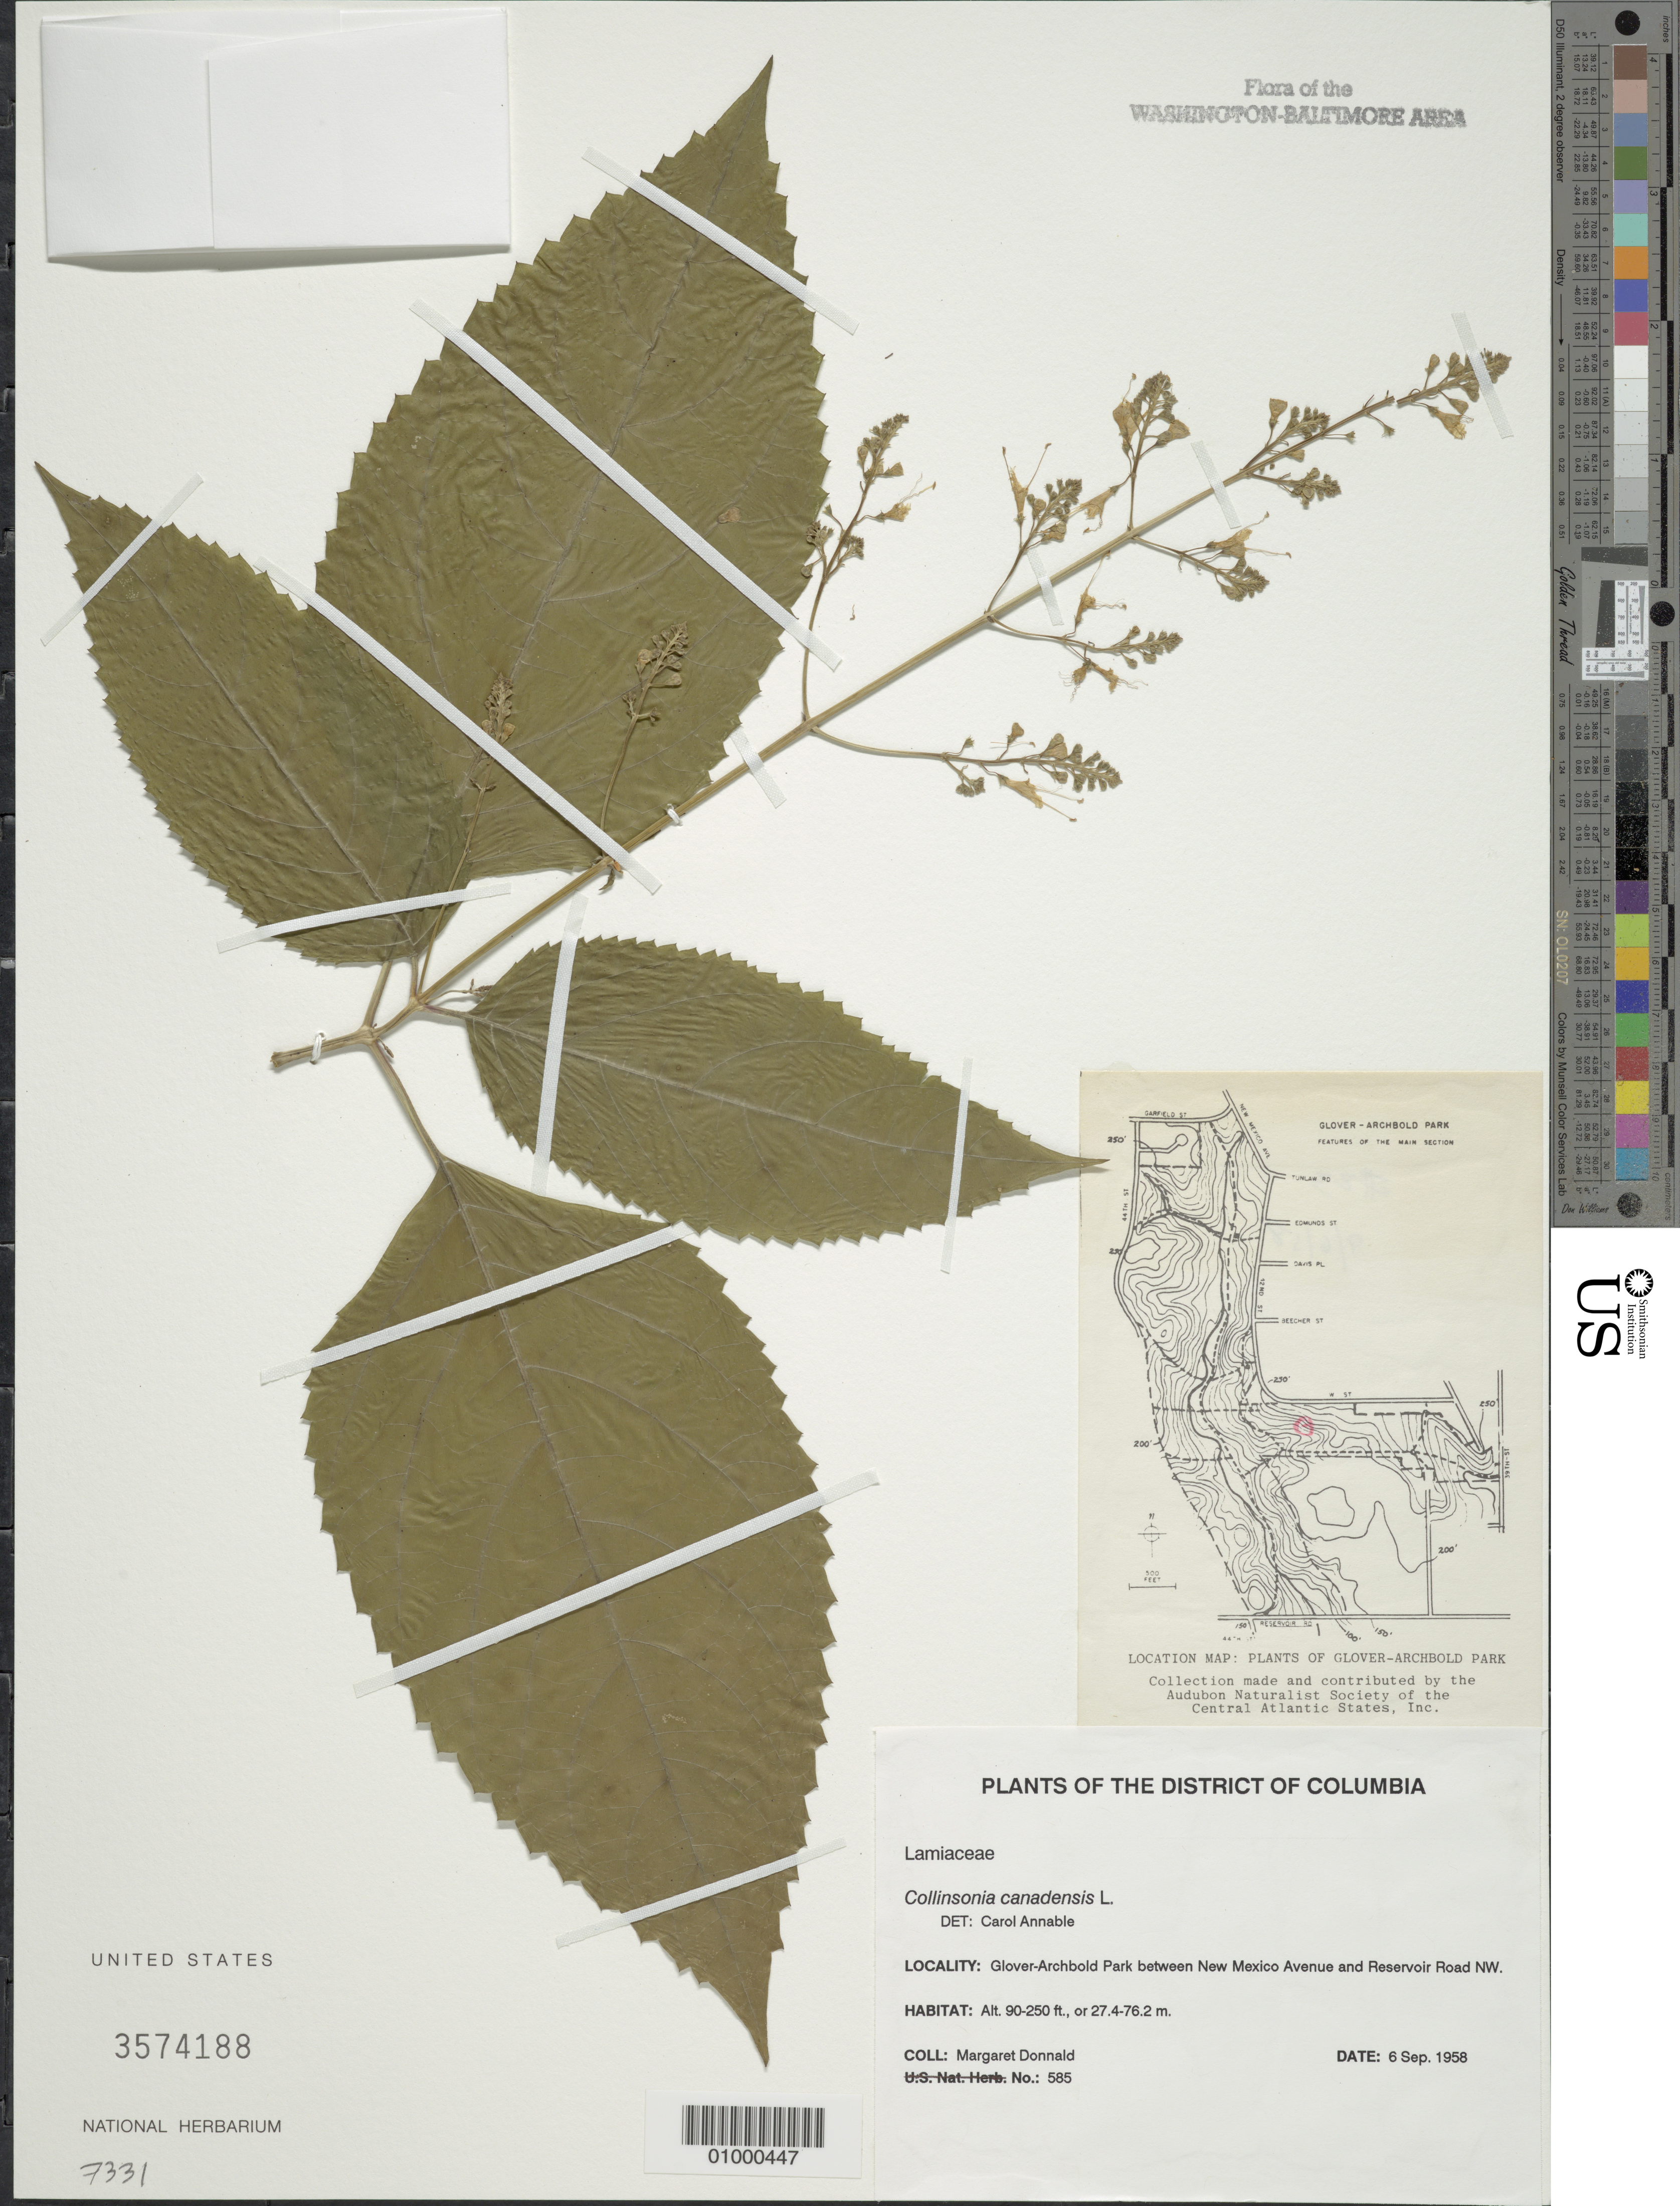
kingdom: Plantae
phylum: Tracheophyta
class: Magnoliopsida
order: Lamiales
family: Lamiaceae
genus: Collinsonia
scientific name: Collinsonia canadensis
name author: L.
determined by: Annable, C. R.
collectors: M. Donnald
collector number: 585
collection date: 1958-09-06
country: United States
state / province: District of Columbia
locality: Glover-Archbold Park between New Mexico Avenue and Reservoir Road NW.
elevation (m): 27.4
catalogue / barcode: US 3574188